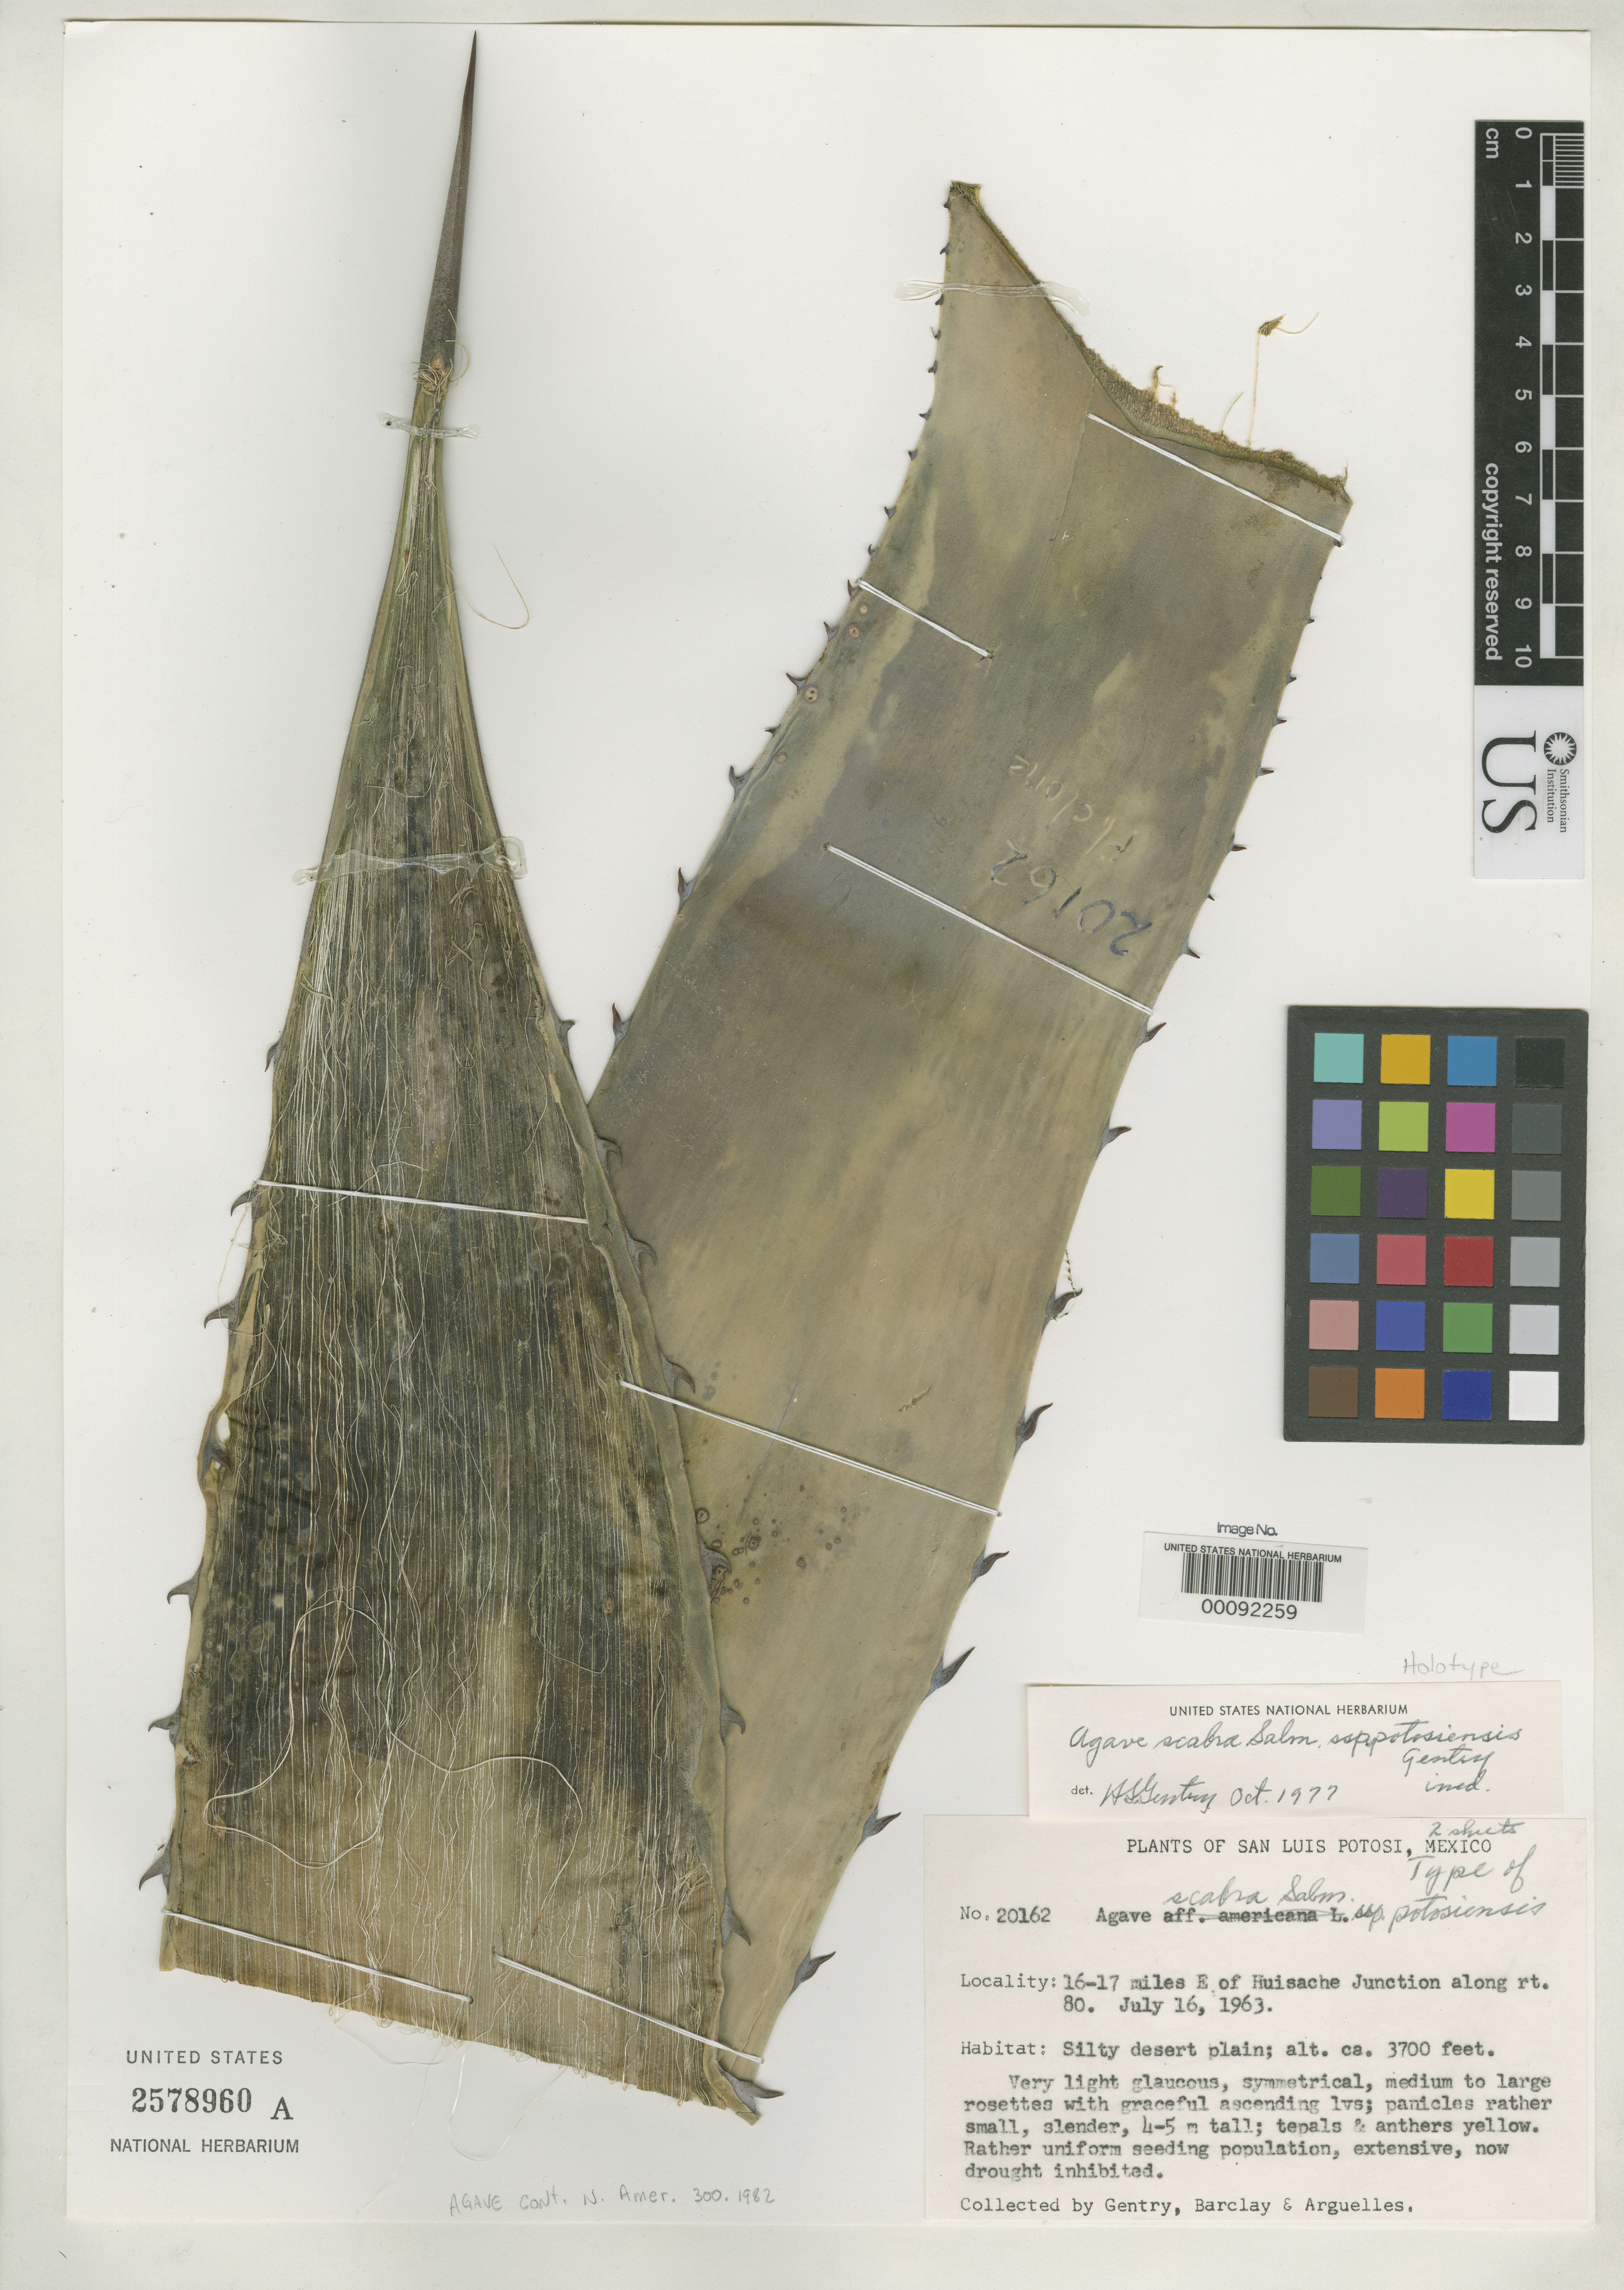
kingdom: Plantae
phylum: Tracheophyta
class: Liliopsida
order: Asparagales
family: Asparagaceae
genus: Agave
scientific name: Agave scabra subsp. potosiensis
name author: Gentry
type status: Holotype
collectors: H. S. Gentry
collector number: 20162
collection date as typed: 16 Jul 1963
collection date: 1963-07-16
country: Mexico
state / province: San Luis Potosi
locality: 16-17 mi E of Huisache Junct. along rte. 80.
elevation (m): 1128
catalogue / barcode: US 2578960